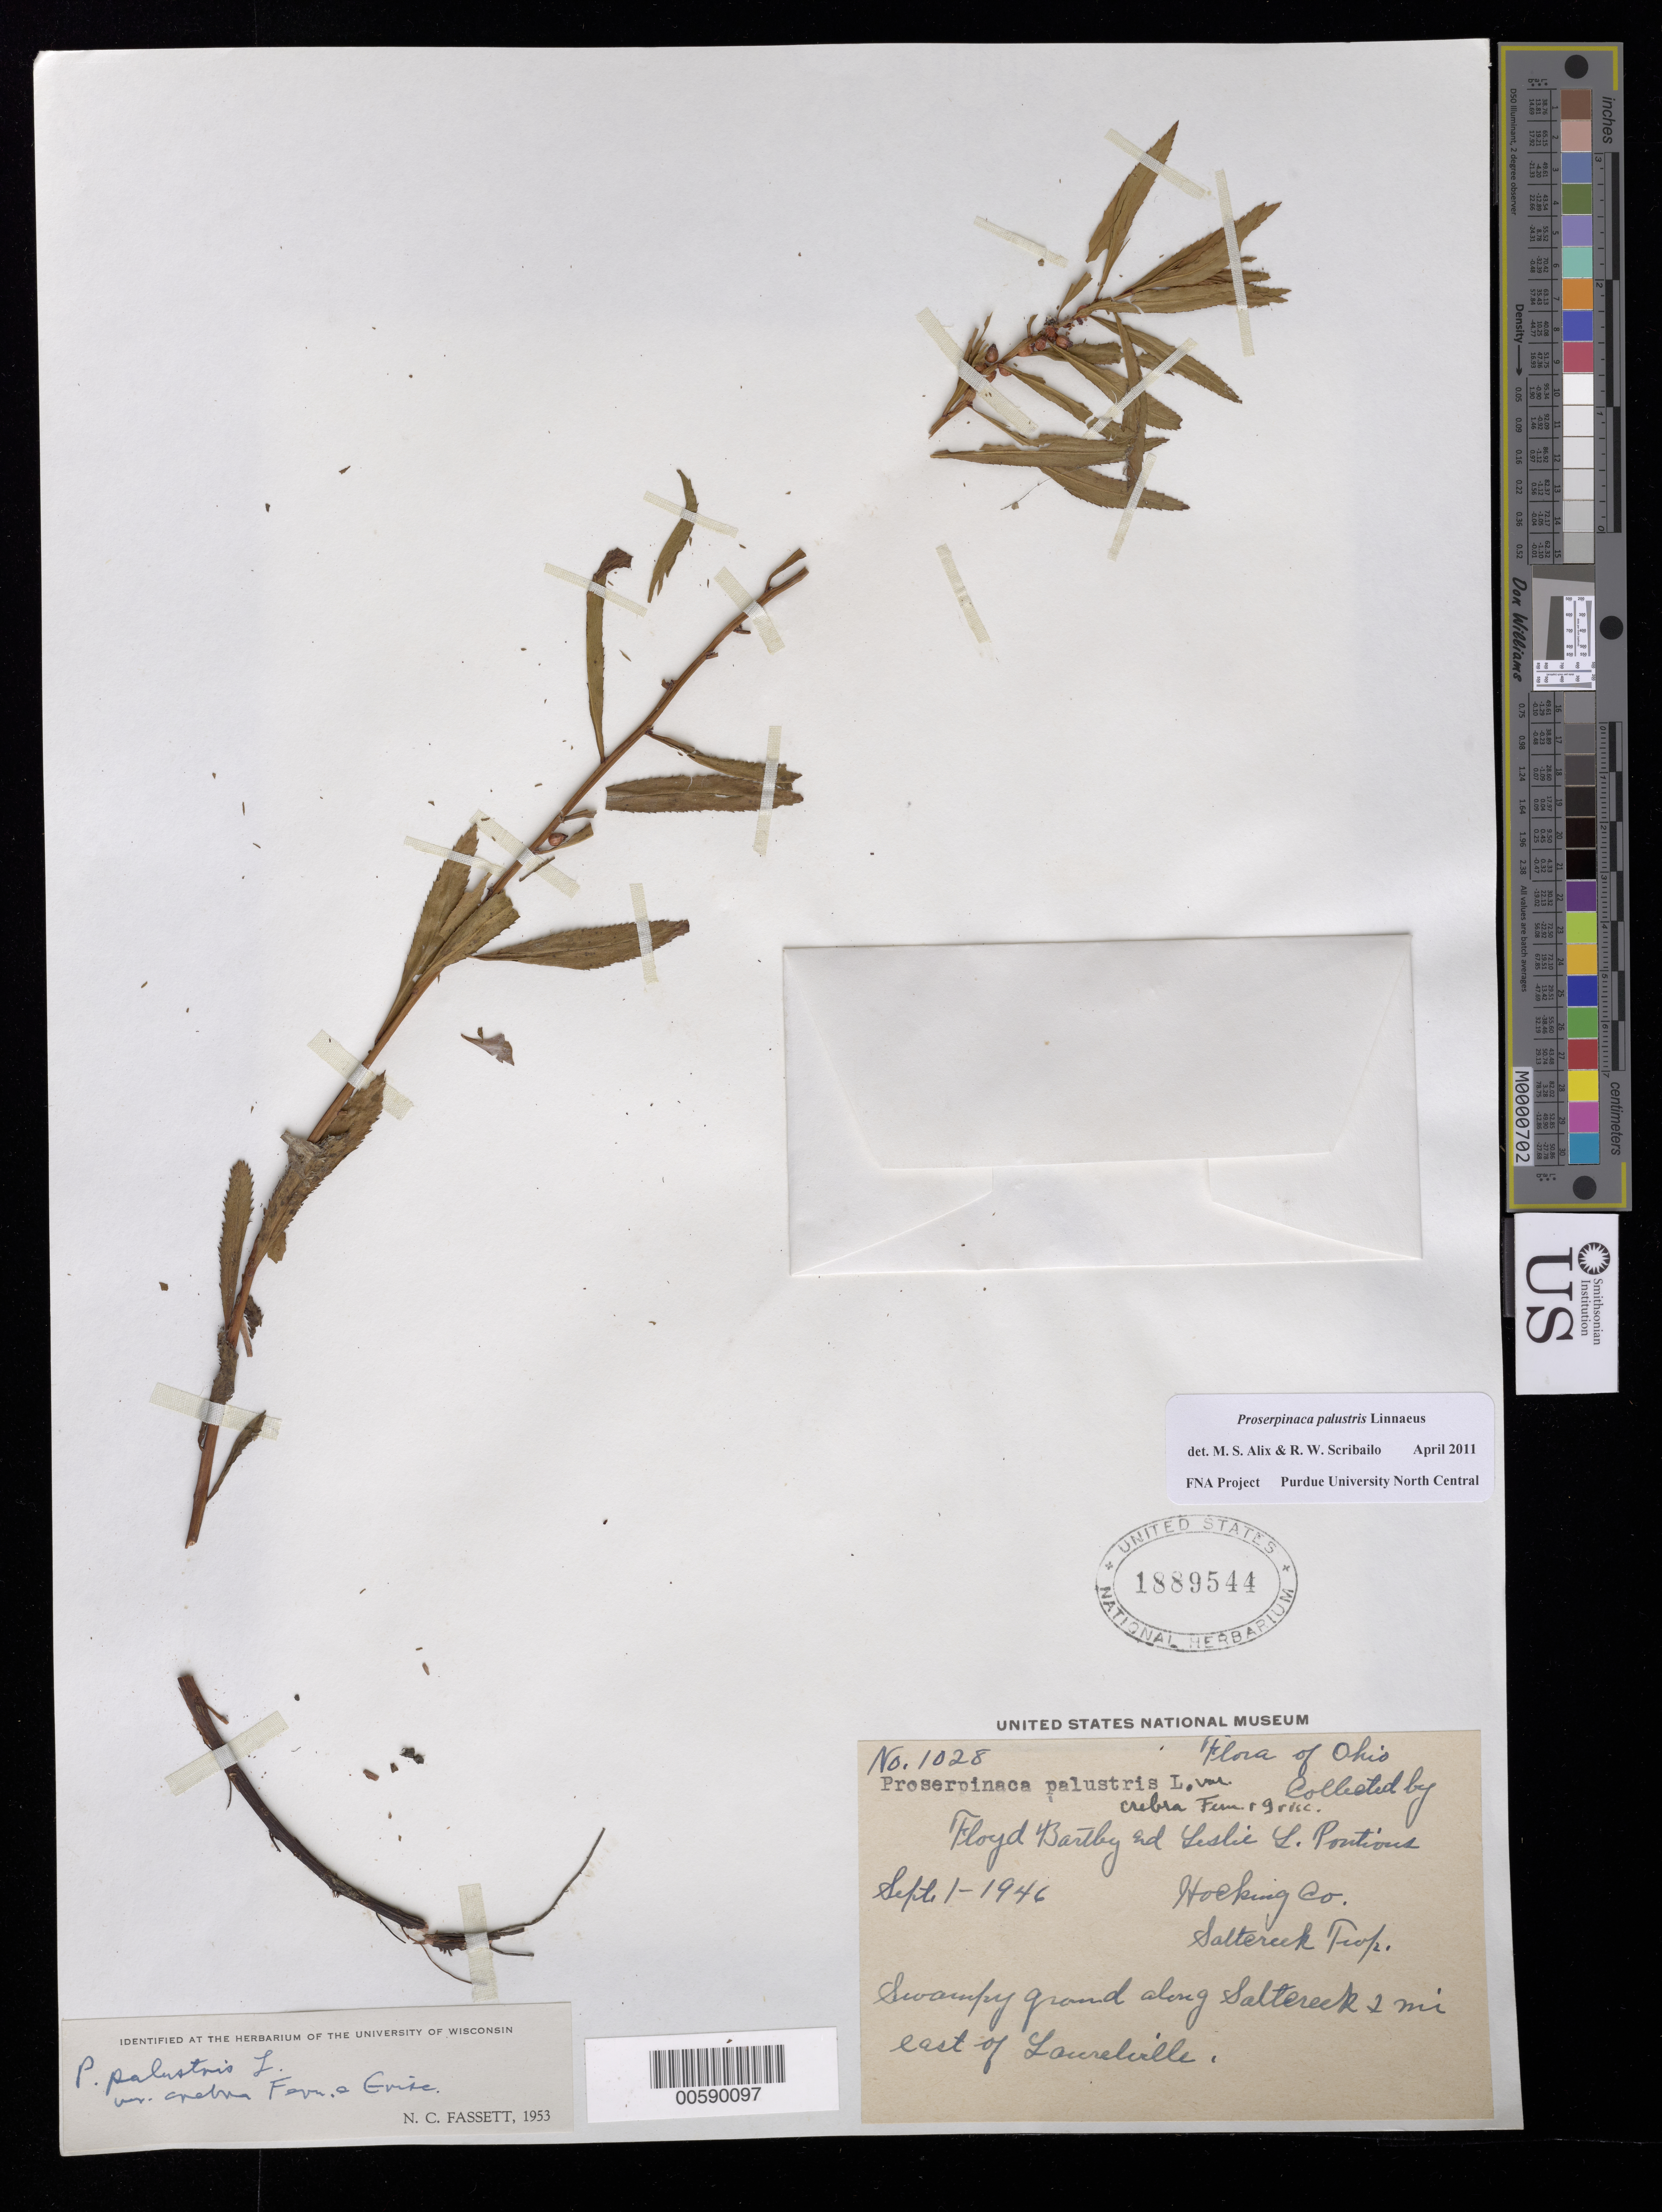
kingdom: Plantae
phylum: Tracheophyta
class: Magnoliopsida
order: Saxifragales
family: Haloragaceae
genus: Proserpinaca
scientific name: Proserpinaca palustris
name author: L.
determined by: Scribailo, R. W.; Alix, M. S.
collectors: F. Bartley & L. Pontius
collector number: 1028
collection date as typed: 01 Sep 1946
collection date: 1946-09-01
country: United States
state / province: Ohio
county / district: Hocking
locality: Saltereek Twp., E of Laurelville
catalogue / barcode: US 1889544